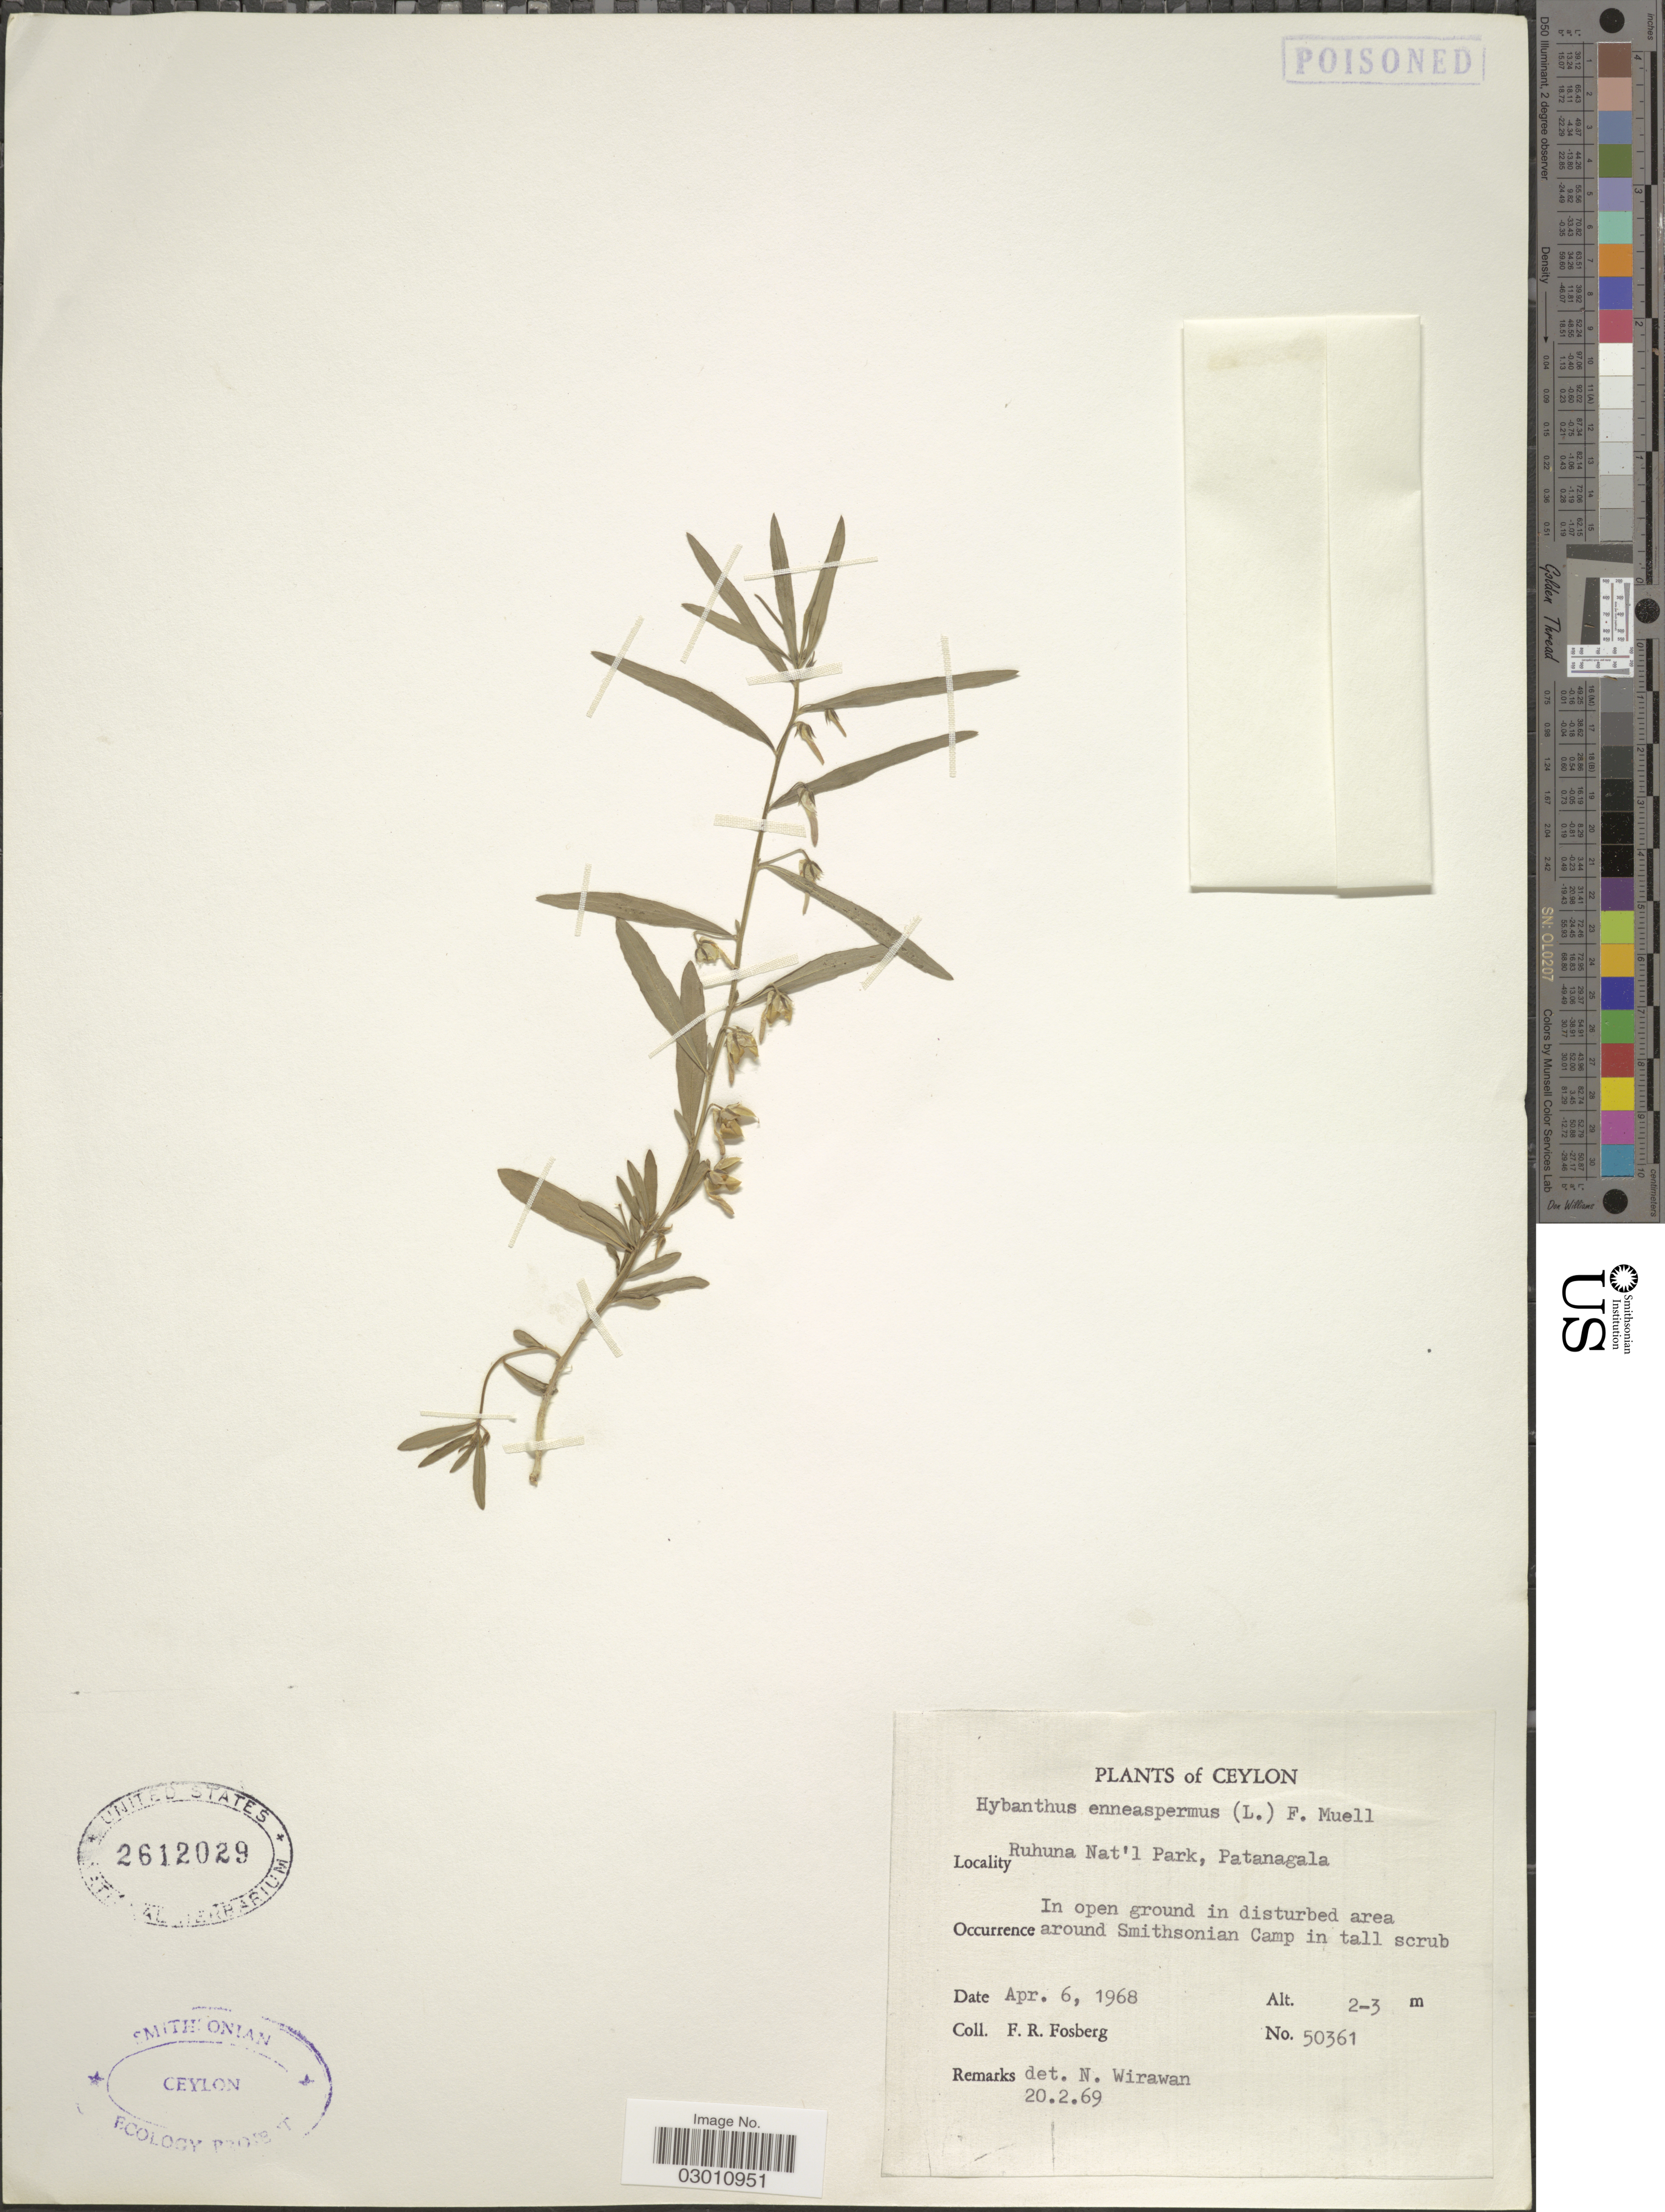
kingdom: Plantae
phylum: Tracheophyta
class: Magnoliopsida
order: Malpighiales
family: Violaceae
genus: Pigea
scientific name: Pigea enneasperma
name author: (L.) P.I. Forst.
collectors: F. R. Fosberg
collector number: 50361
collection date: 1968-04-06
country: Sri Lanka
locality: Ceylon. Ruhuna Nat'l Park, Patanagala. In open ground in disturbed area around Smithsonian Camp in tall scrub.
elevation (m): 2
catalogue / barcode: US 2612029